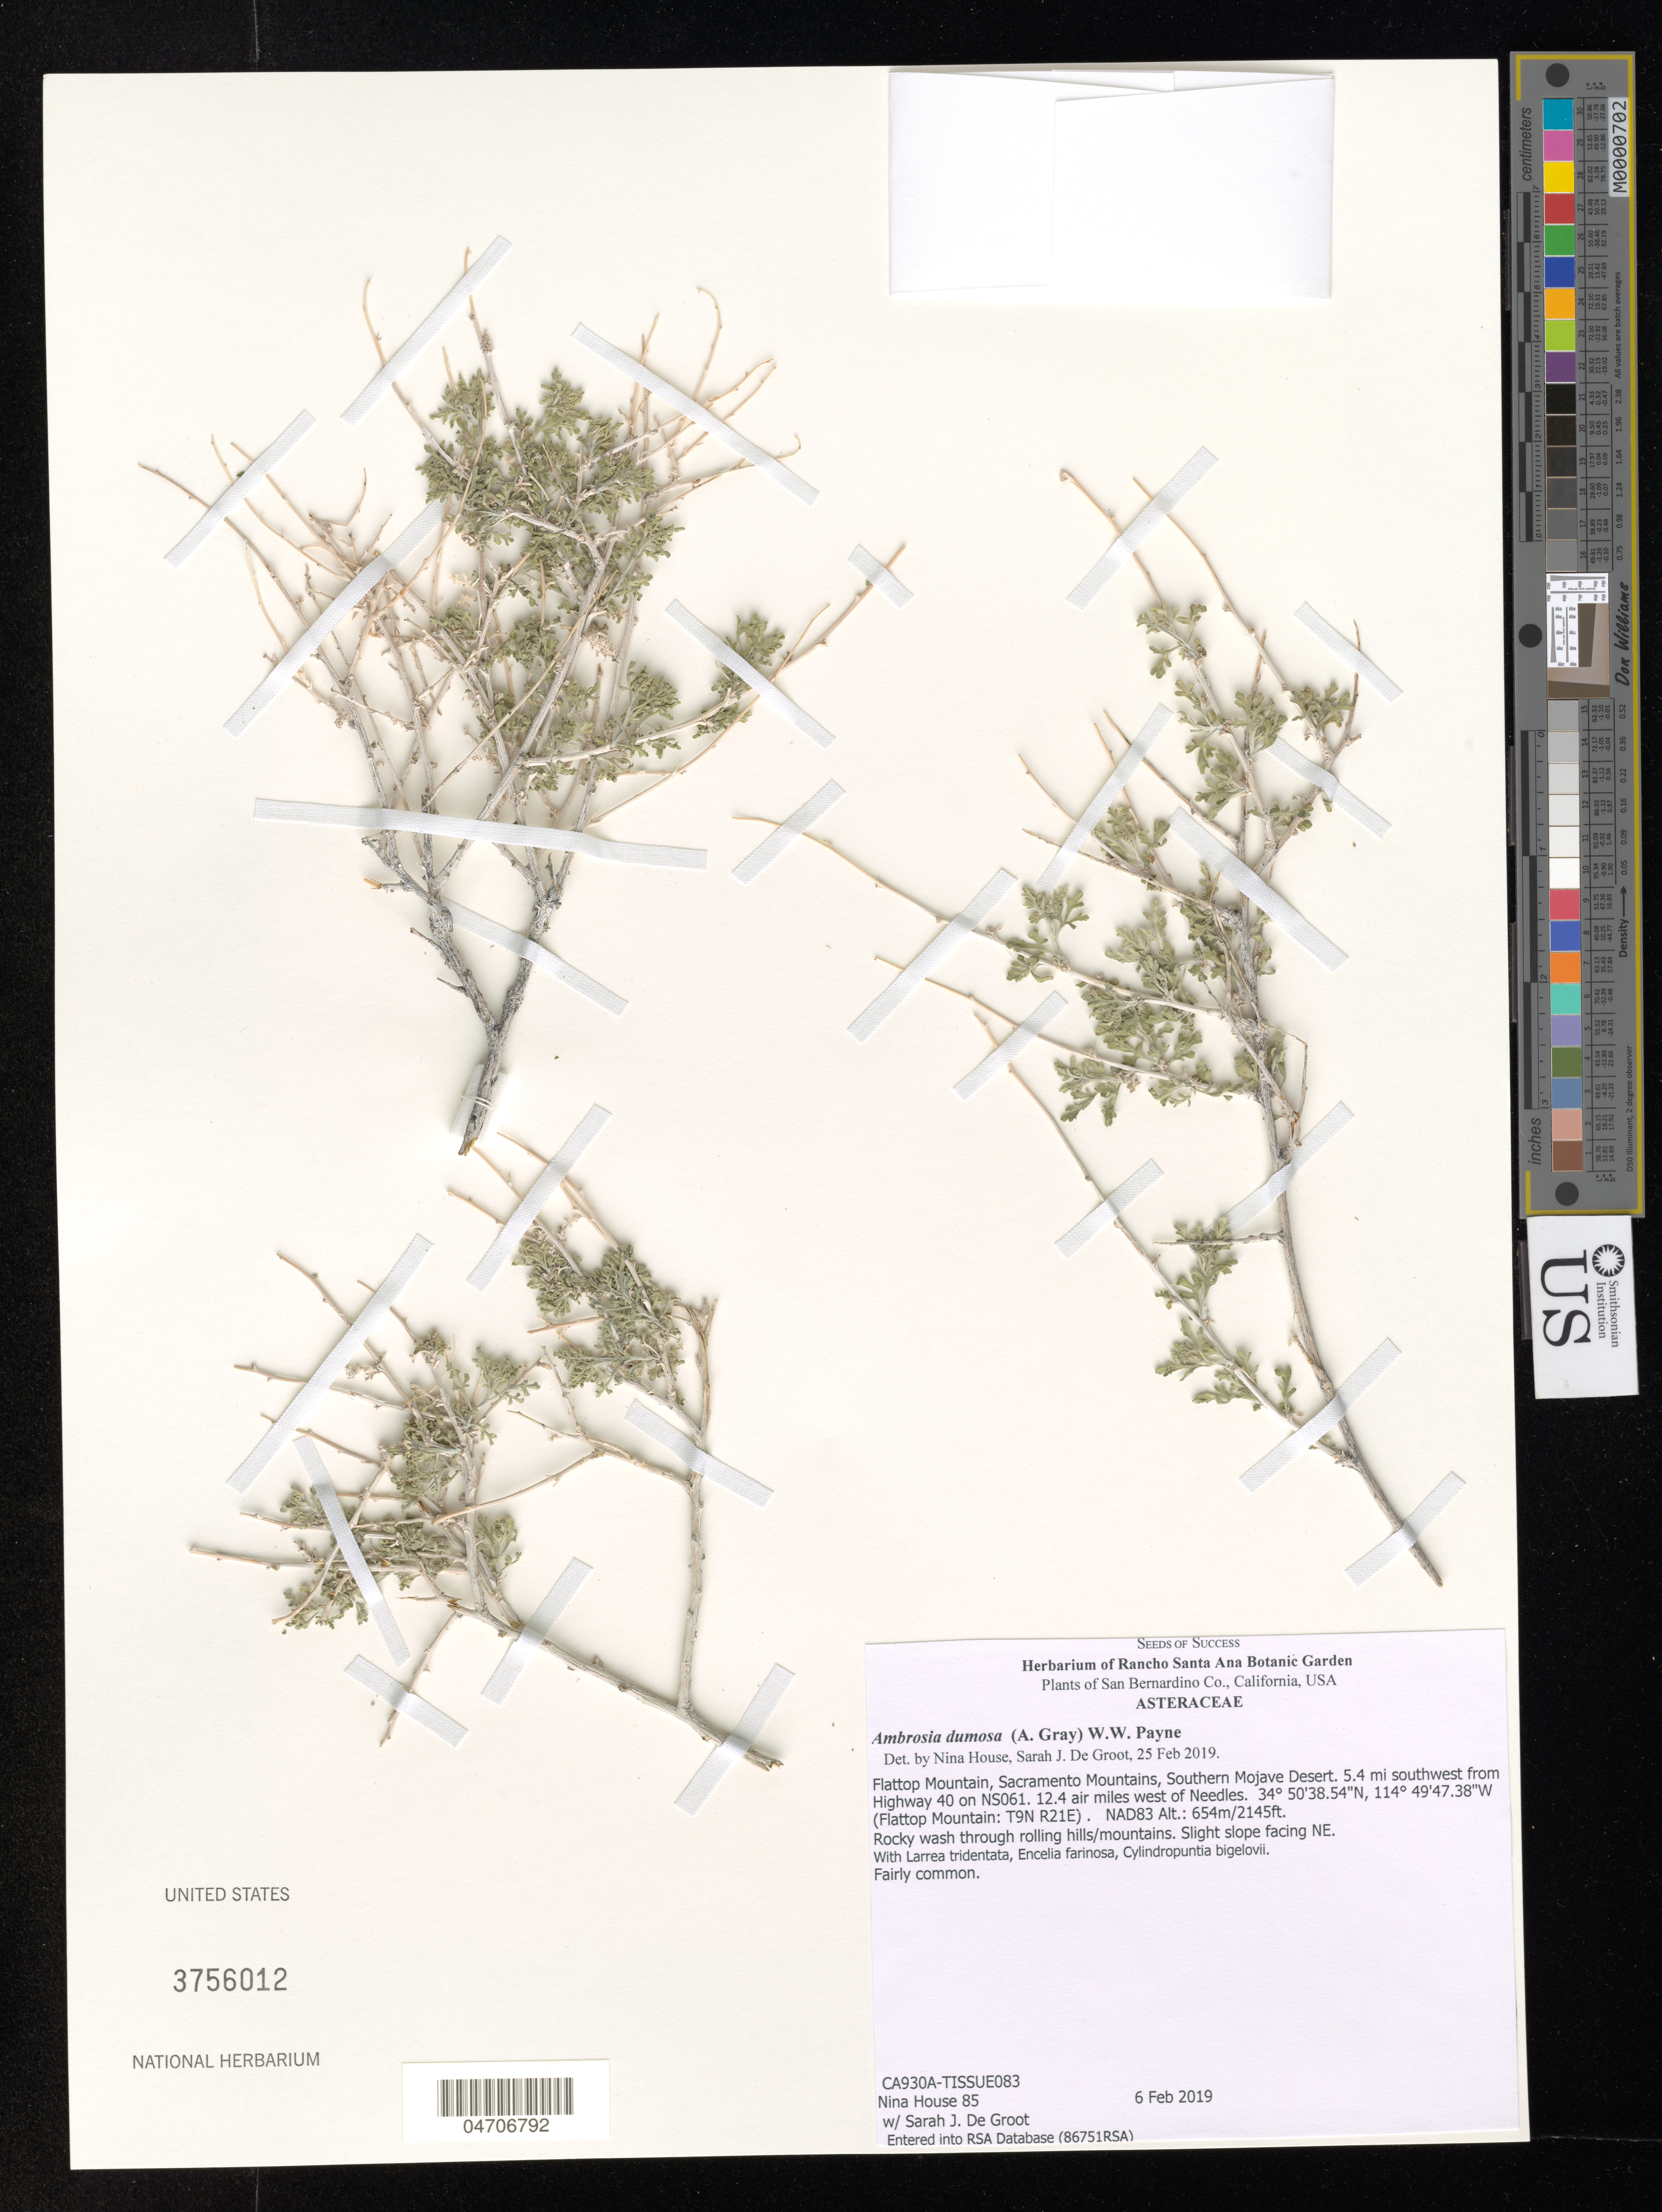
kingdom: Plantae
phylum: Tracheophyta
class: Magnoliopsida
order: Asterales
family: Asteraceae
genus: Ambrosia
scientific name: Ambrosia dumosa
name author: (A. Gray) W.W.Payne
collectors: N. House & S. De Groot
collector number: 85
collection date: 2019-02-06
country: United States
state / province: California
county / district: San Bernardino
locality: San Bernardino Co. Flattop Mountain, Sacramento Mountains, Southern Mojave Desert. 5.4 mi southwest from Highway 40 on NS061. 12.4 air miles west of Needles. (Flattop Mountain: T9N R21E). Slight slope facing NE.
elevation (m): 654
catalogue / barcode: US 3756012